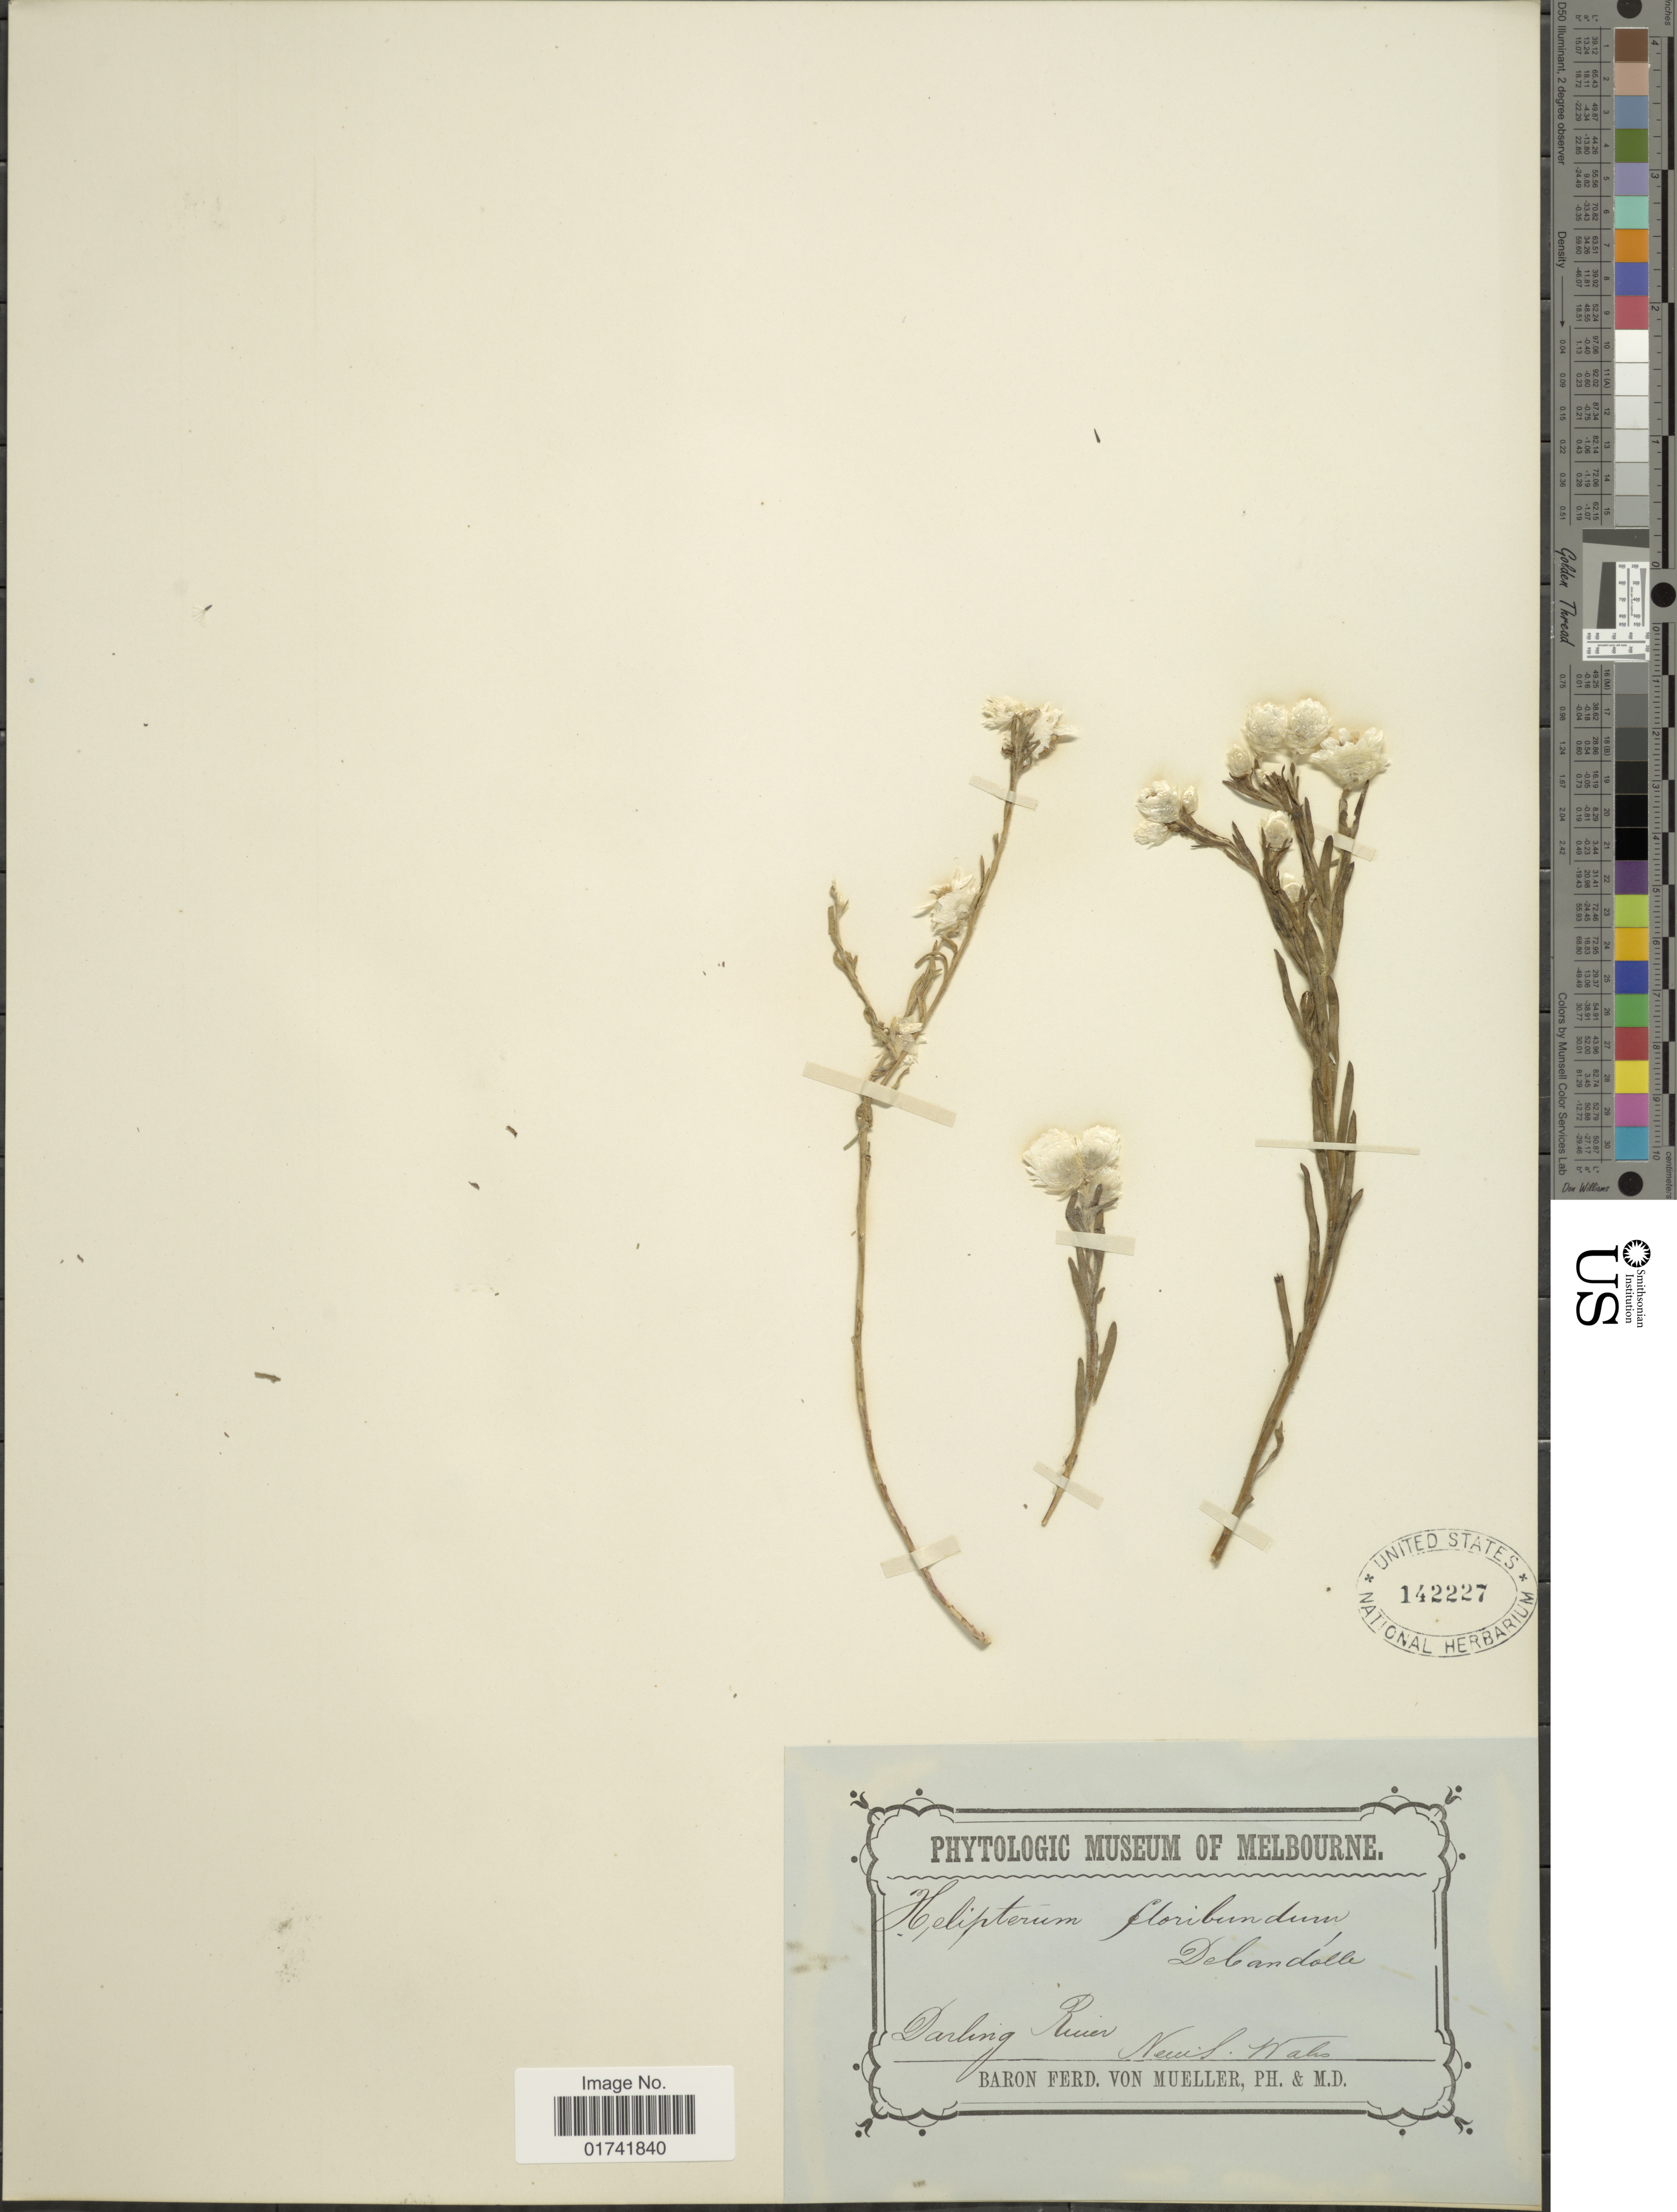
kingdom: Plantae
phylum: Tracheophyta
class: Magnoliopsida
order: Asterales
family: Asteraceae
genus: Rhodanthe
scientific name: Rhodanthe floribunda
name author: (A. Cunn. ex DC.) Paul G. Wilson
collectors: F. von Mueller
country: Australia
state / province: New South Wales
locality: Darling River.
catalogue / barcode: US 142227